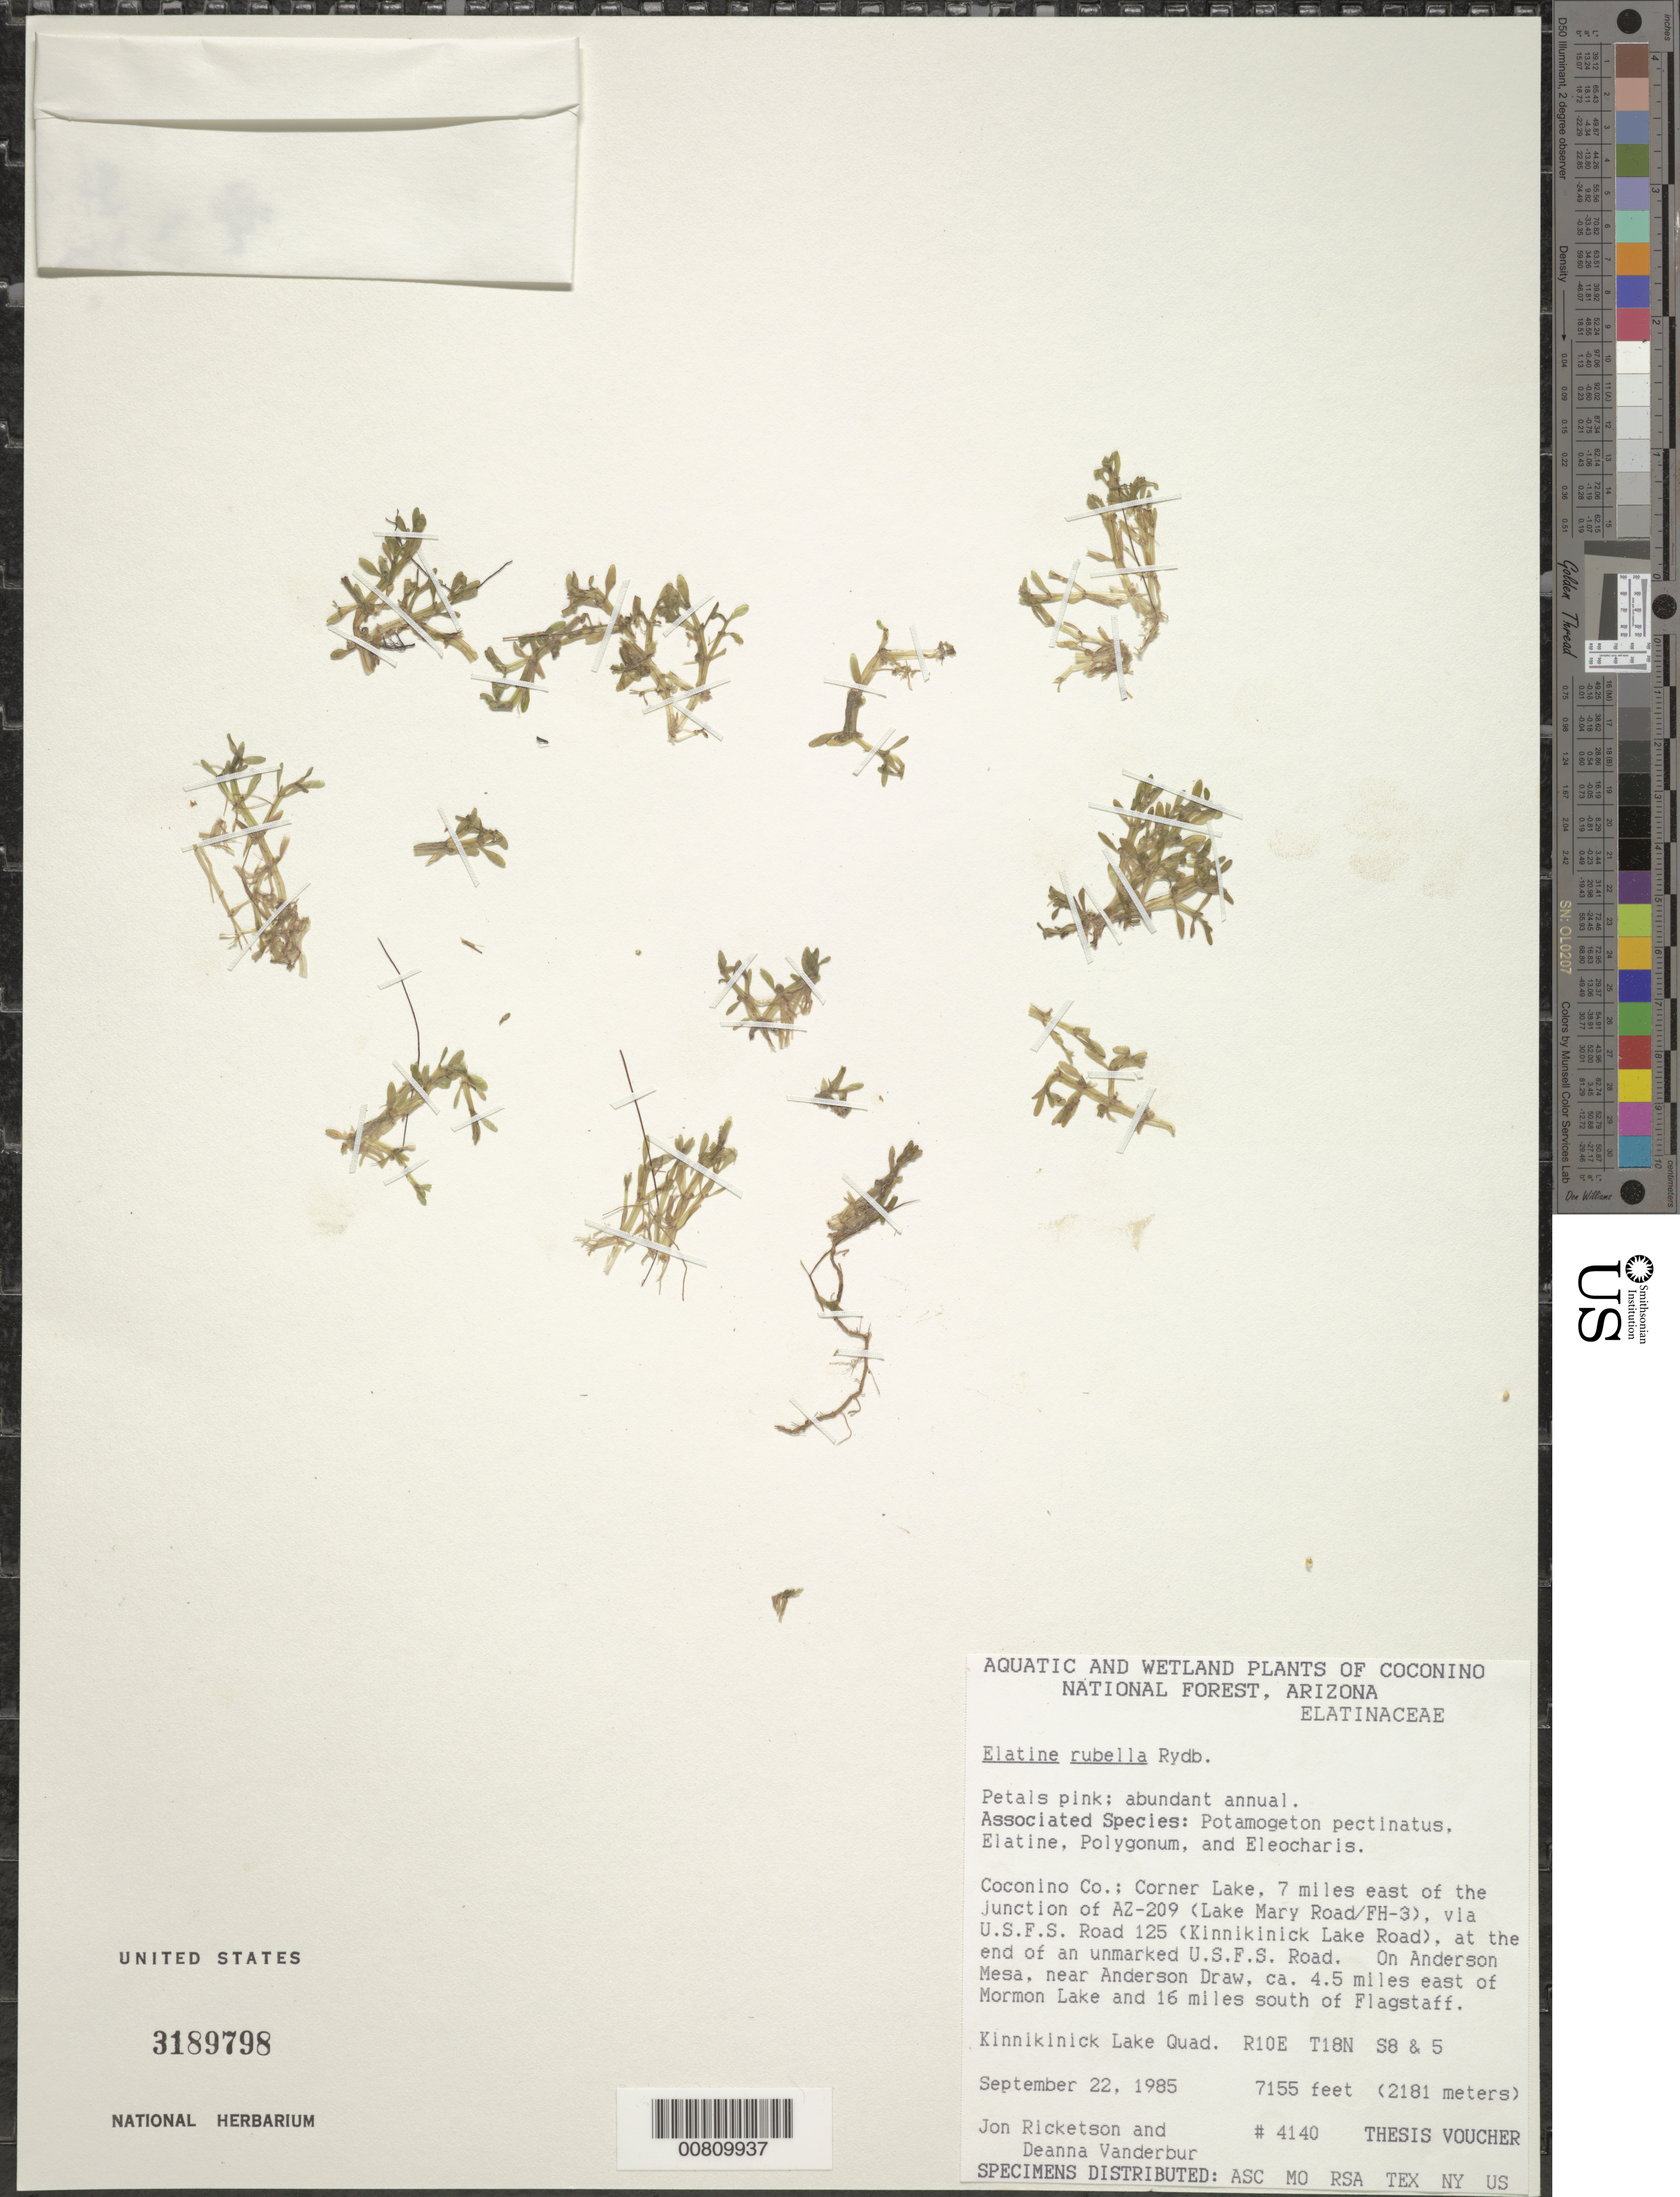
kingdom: Plantae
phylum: Tracheophyta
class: Magnoliopsida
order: Malpighiales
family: Elatinaceae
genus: Elatine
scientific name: Elatine rubella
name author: Rydb.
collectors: J. Ricketson & D. Vanderbur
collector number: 4140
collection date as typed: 22 Sep 1985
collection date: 1985-09-22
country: United States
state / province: Arizona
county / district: Coconino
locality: Corner, E of the junction of AZ-209, on Anderson Mesa, near Anderson Draw, E of Mormon Lake, S of Flagstaff. R10E T18N S8 & 5, Kinnikinick Lake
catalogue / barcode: US 3189798